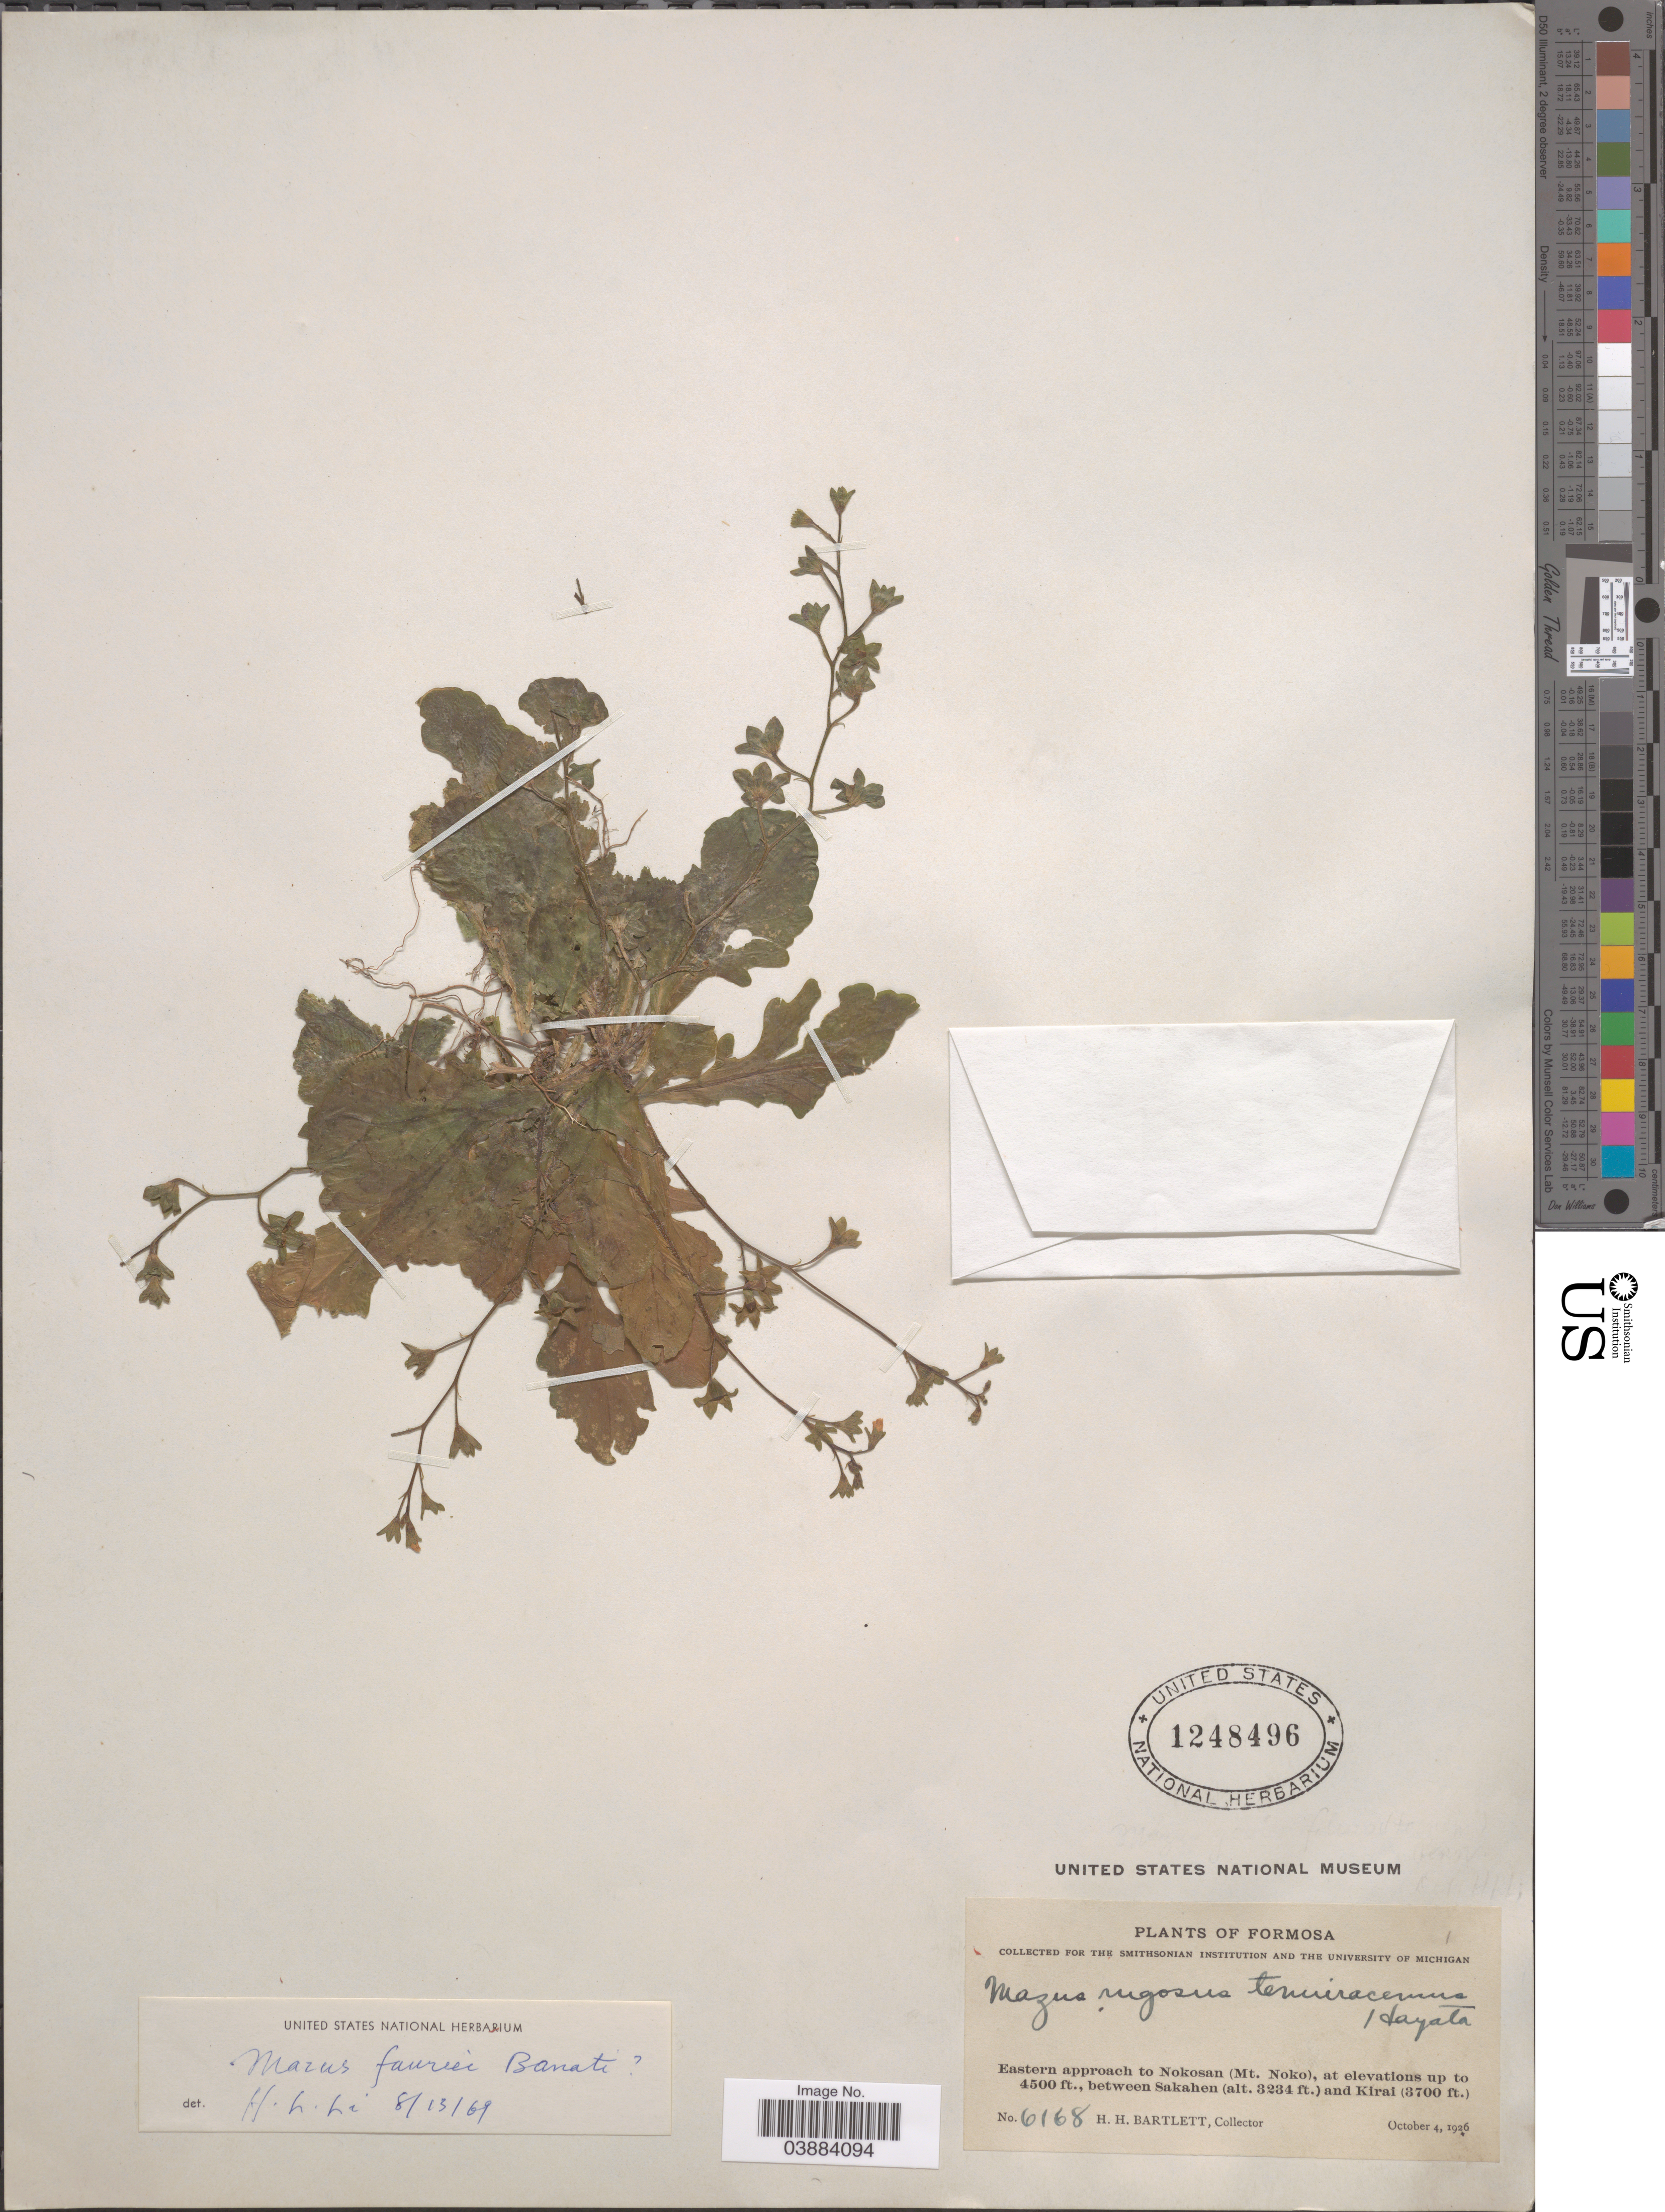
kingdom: Plantae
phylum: Tracheophyta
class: Magnoliopsida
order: Lamiales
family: Mazaceae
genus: Mazus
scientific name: Mazus fauriei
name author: Bonati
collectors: H. H. Bartlett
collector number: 6168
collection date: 1926-10-04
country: Taiwan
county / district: Hualien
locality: Eastern approach to Nokosan (Mt. Noko), between Sakahen and Kirai.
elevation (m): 986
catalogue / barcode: US 1248496